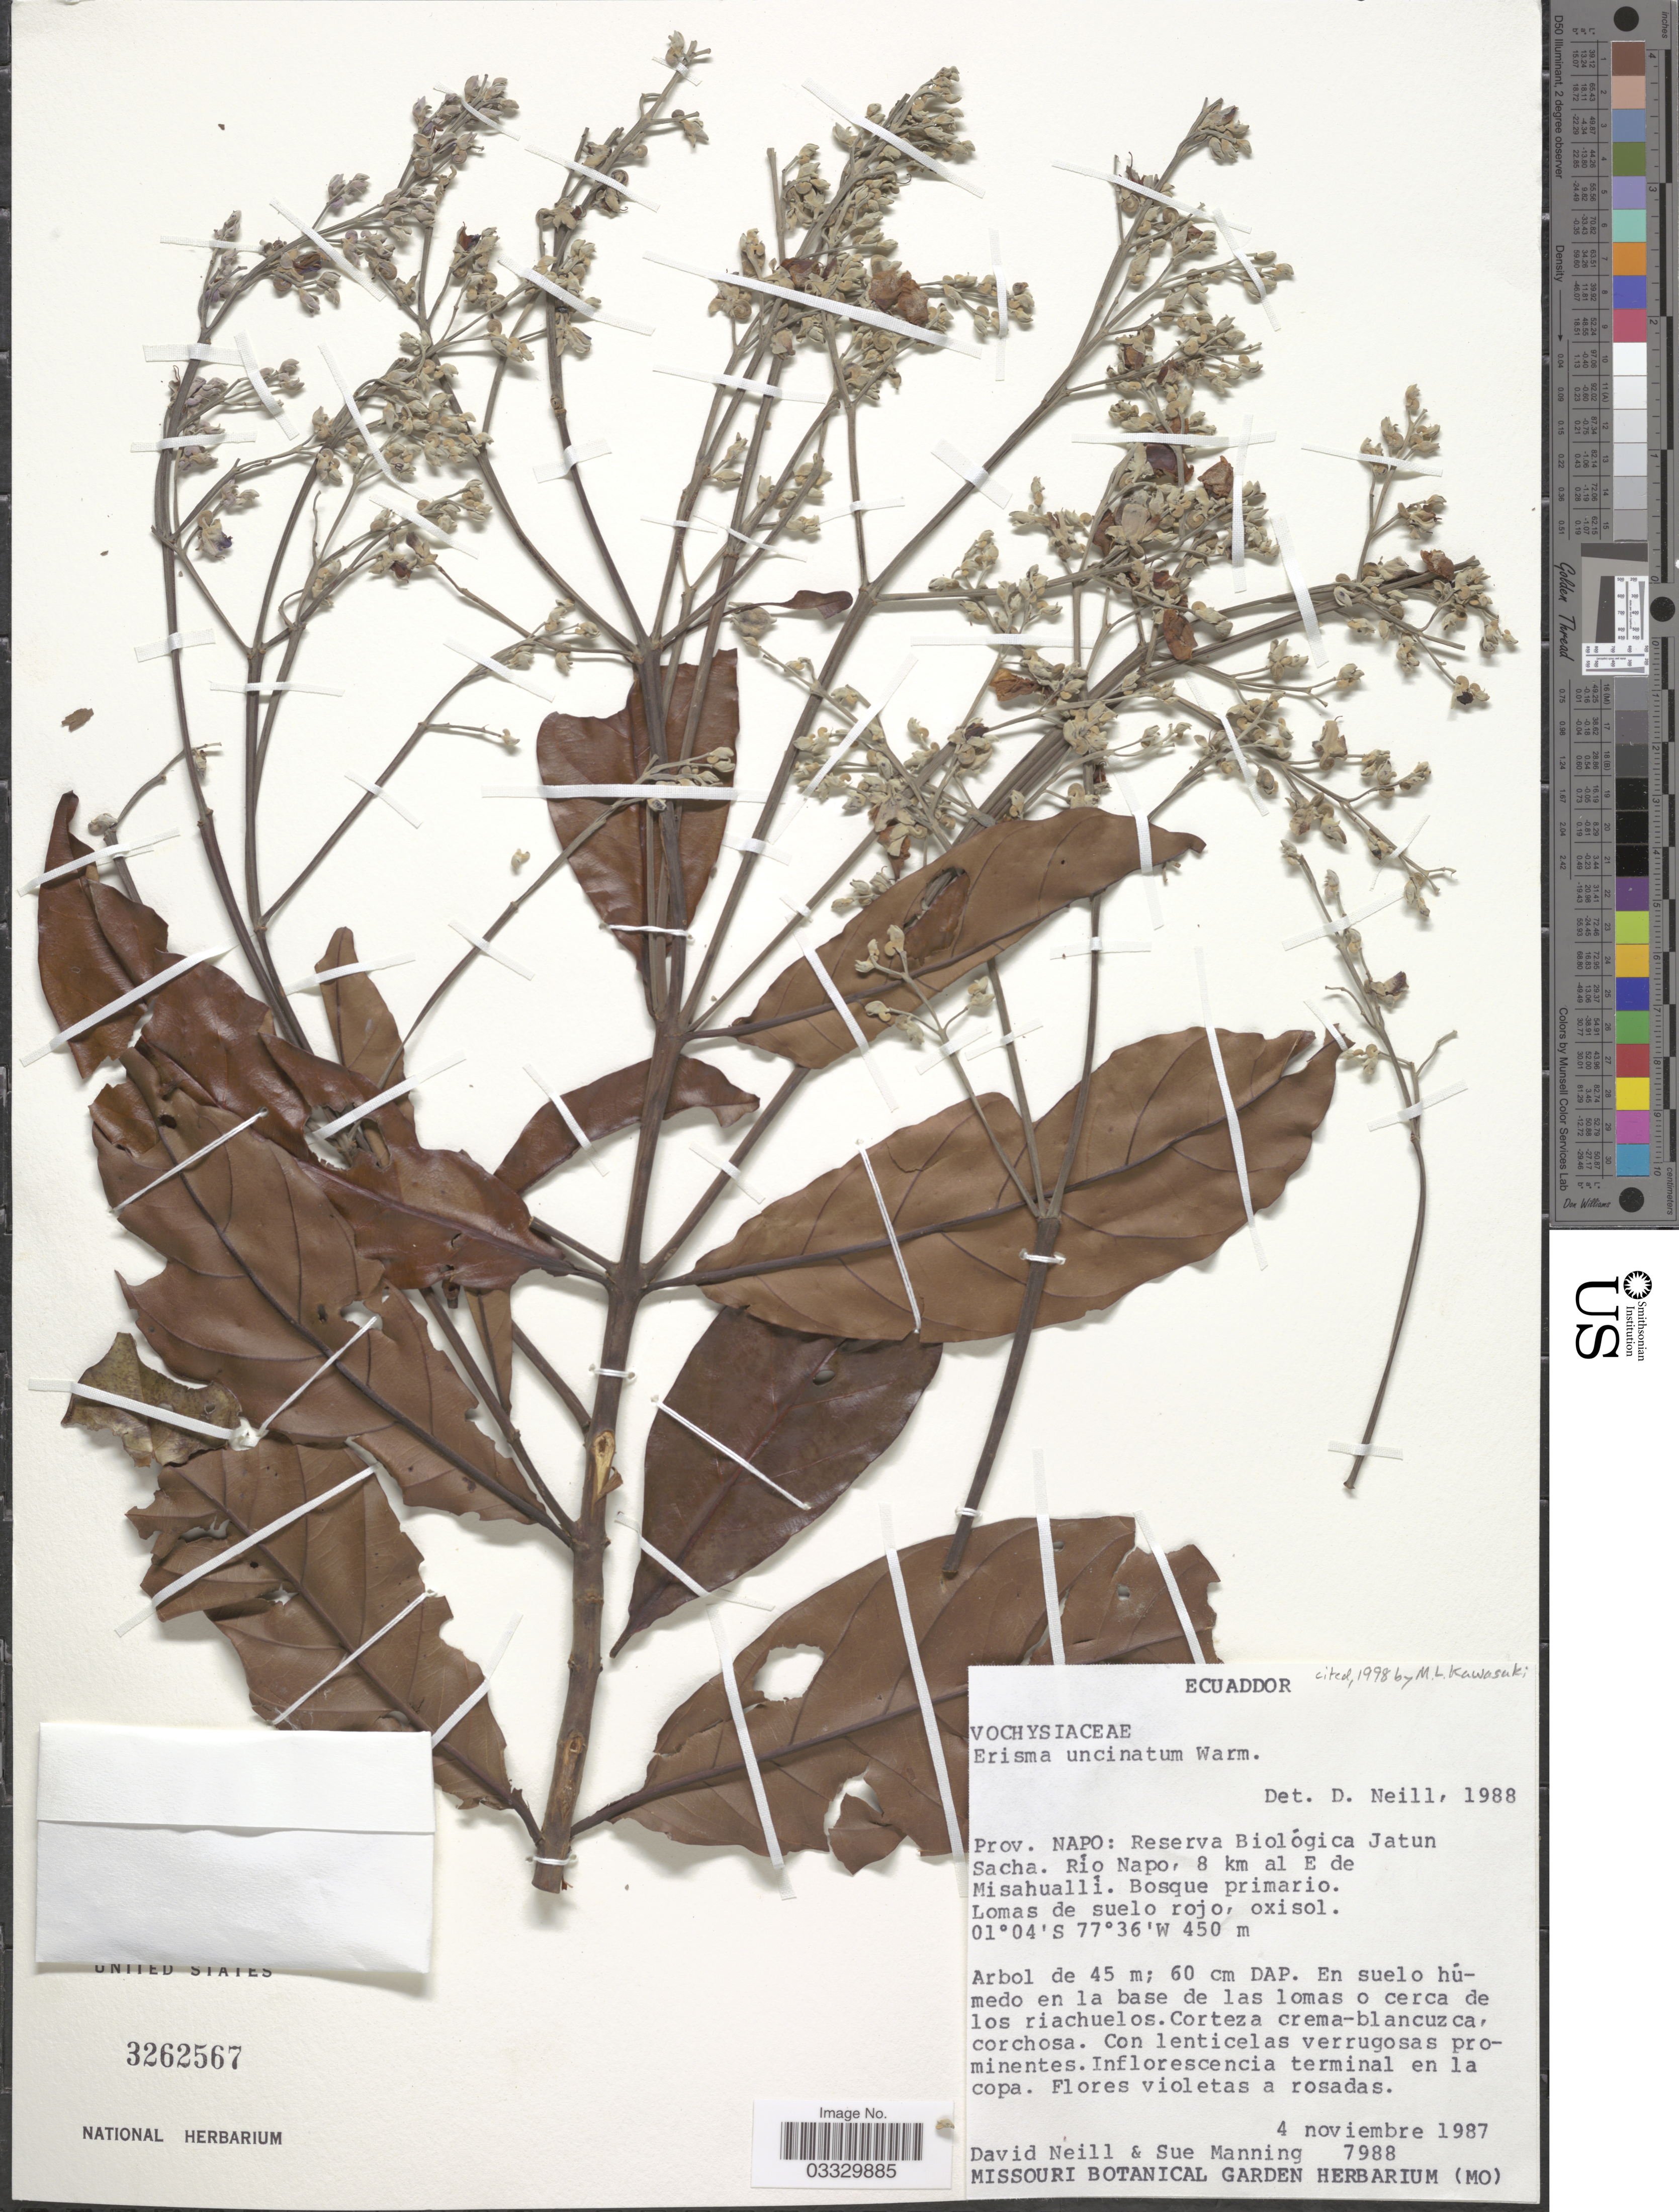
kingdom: Plantae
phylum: Tracheophyta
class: Magnoliopsida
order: Myrtales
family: Vochysiaceae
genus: Erisma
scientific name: Erisma uncinatum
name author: Warm.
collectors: D. Neill & S. Manning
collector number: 7988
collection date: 1987-11-04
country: Ecuador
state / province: Napo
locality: Reserva Biológica Jatun Sacha. Rio Napo, 8 km al E de Misahualli.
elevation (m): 450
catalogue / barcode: US 3262567